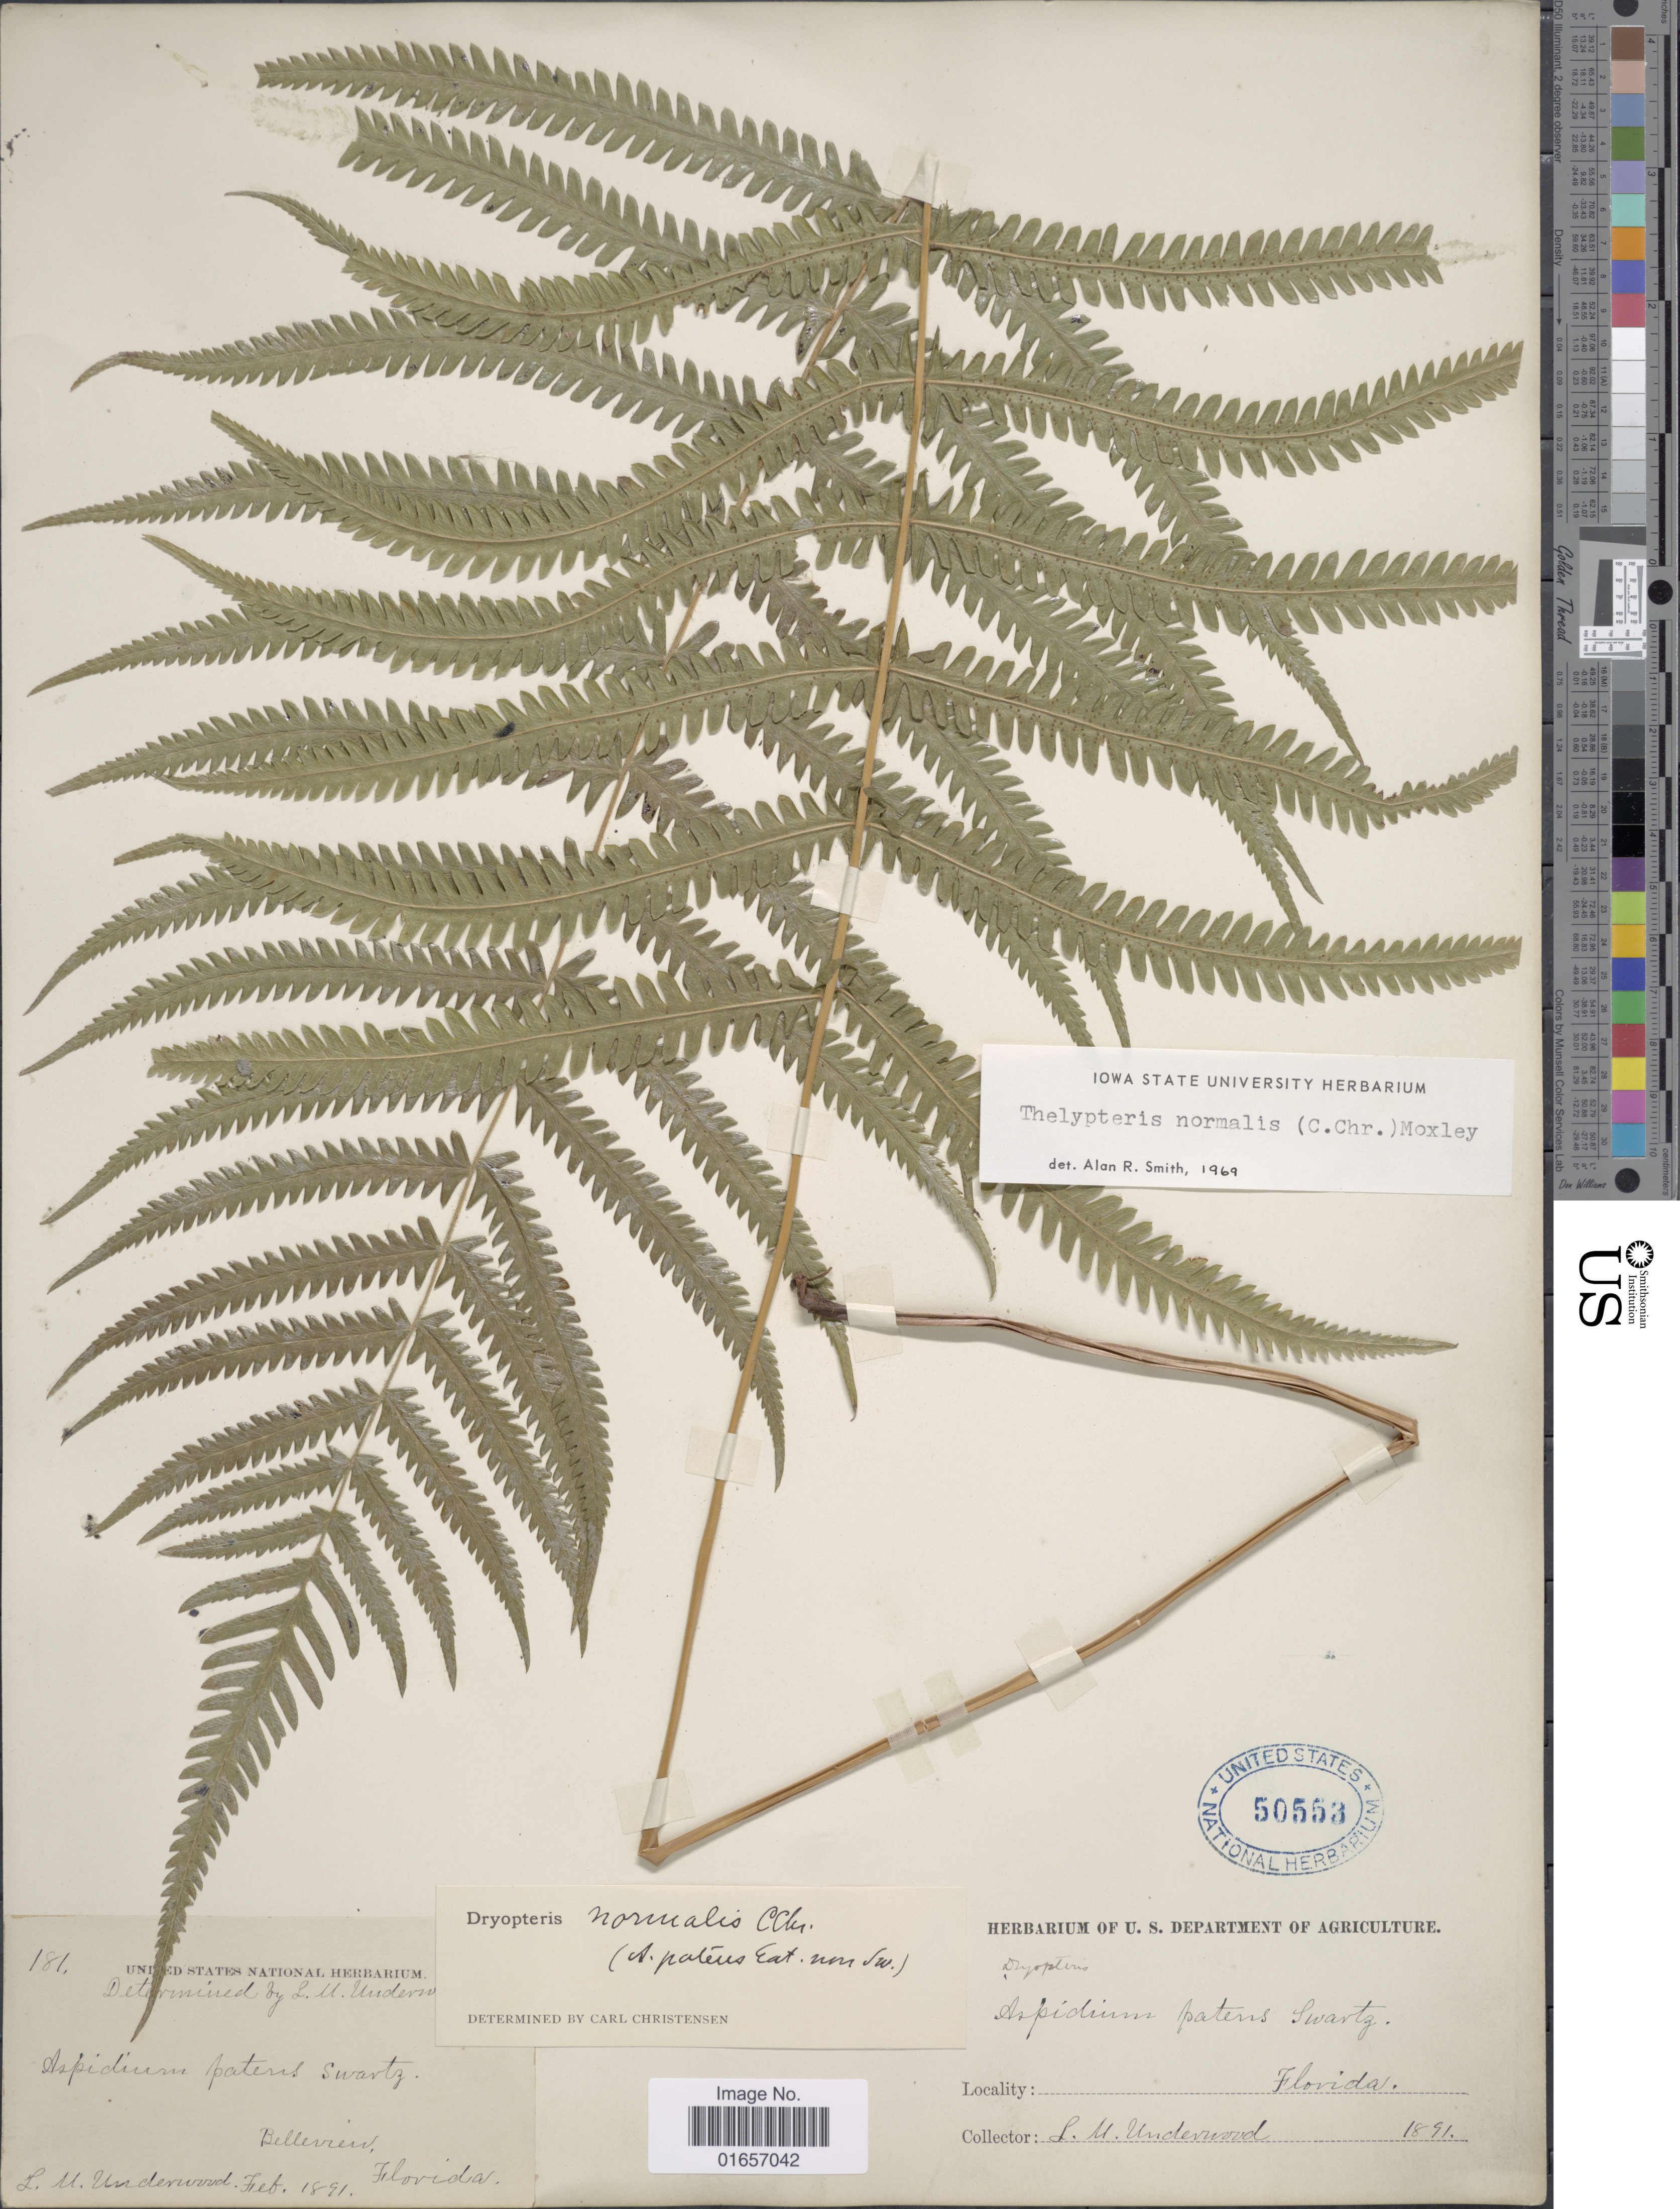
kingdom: Plantae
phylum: Tracheophyta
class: Polypodiopsida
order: Polypodiales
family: Thelypteridaceae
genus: Christella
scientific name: Christella kunthii comb. ined.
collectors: L. M. Underwood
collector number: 181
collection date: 1891-02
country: United States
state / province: Florida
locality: Belleview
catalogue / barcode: US 50553